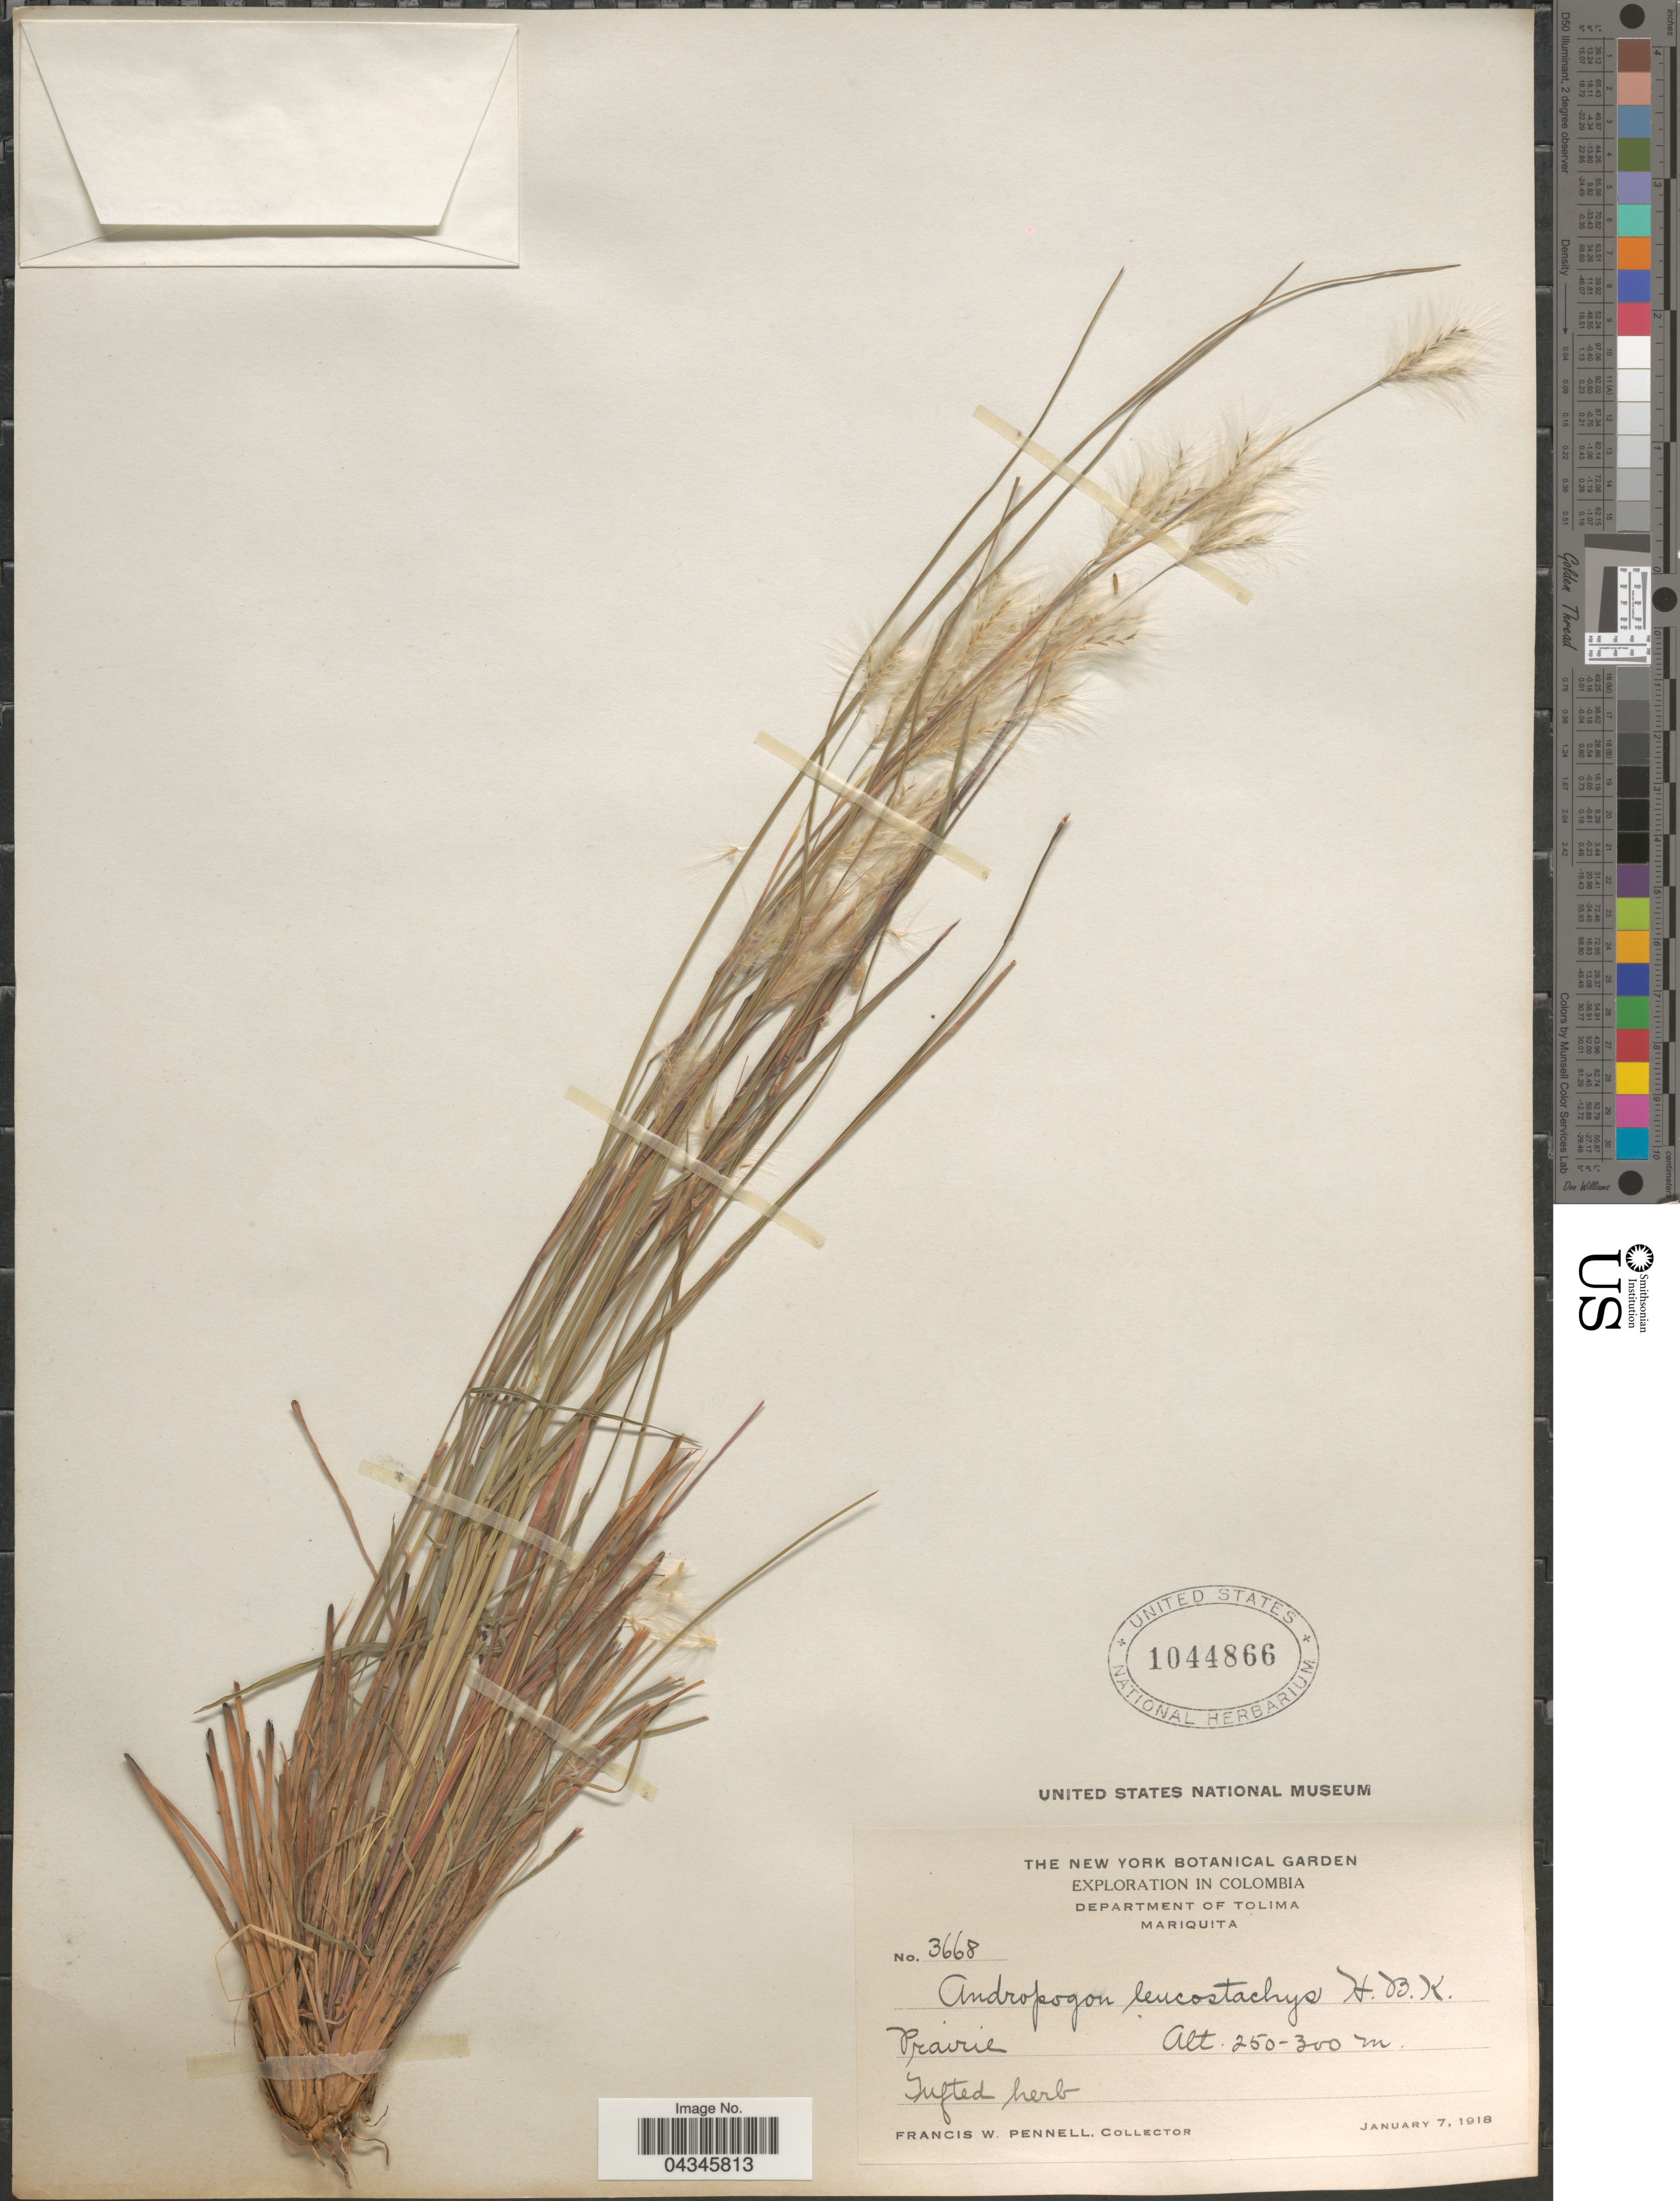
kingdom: Plantae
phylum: Tracheophyta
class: Liliopsida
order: Poales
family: Poaceae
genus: Andropogon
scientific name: Andropogon leucostachyus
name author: Kunth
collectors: F. W. Pennell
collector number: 3668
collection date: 1918-01-07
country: Colombia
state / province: Tolima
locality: Exploration in Colombia. Department of Tolima. Mariquita.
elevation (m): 250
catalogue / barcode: US 1044866